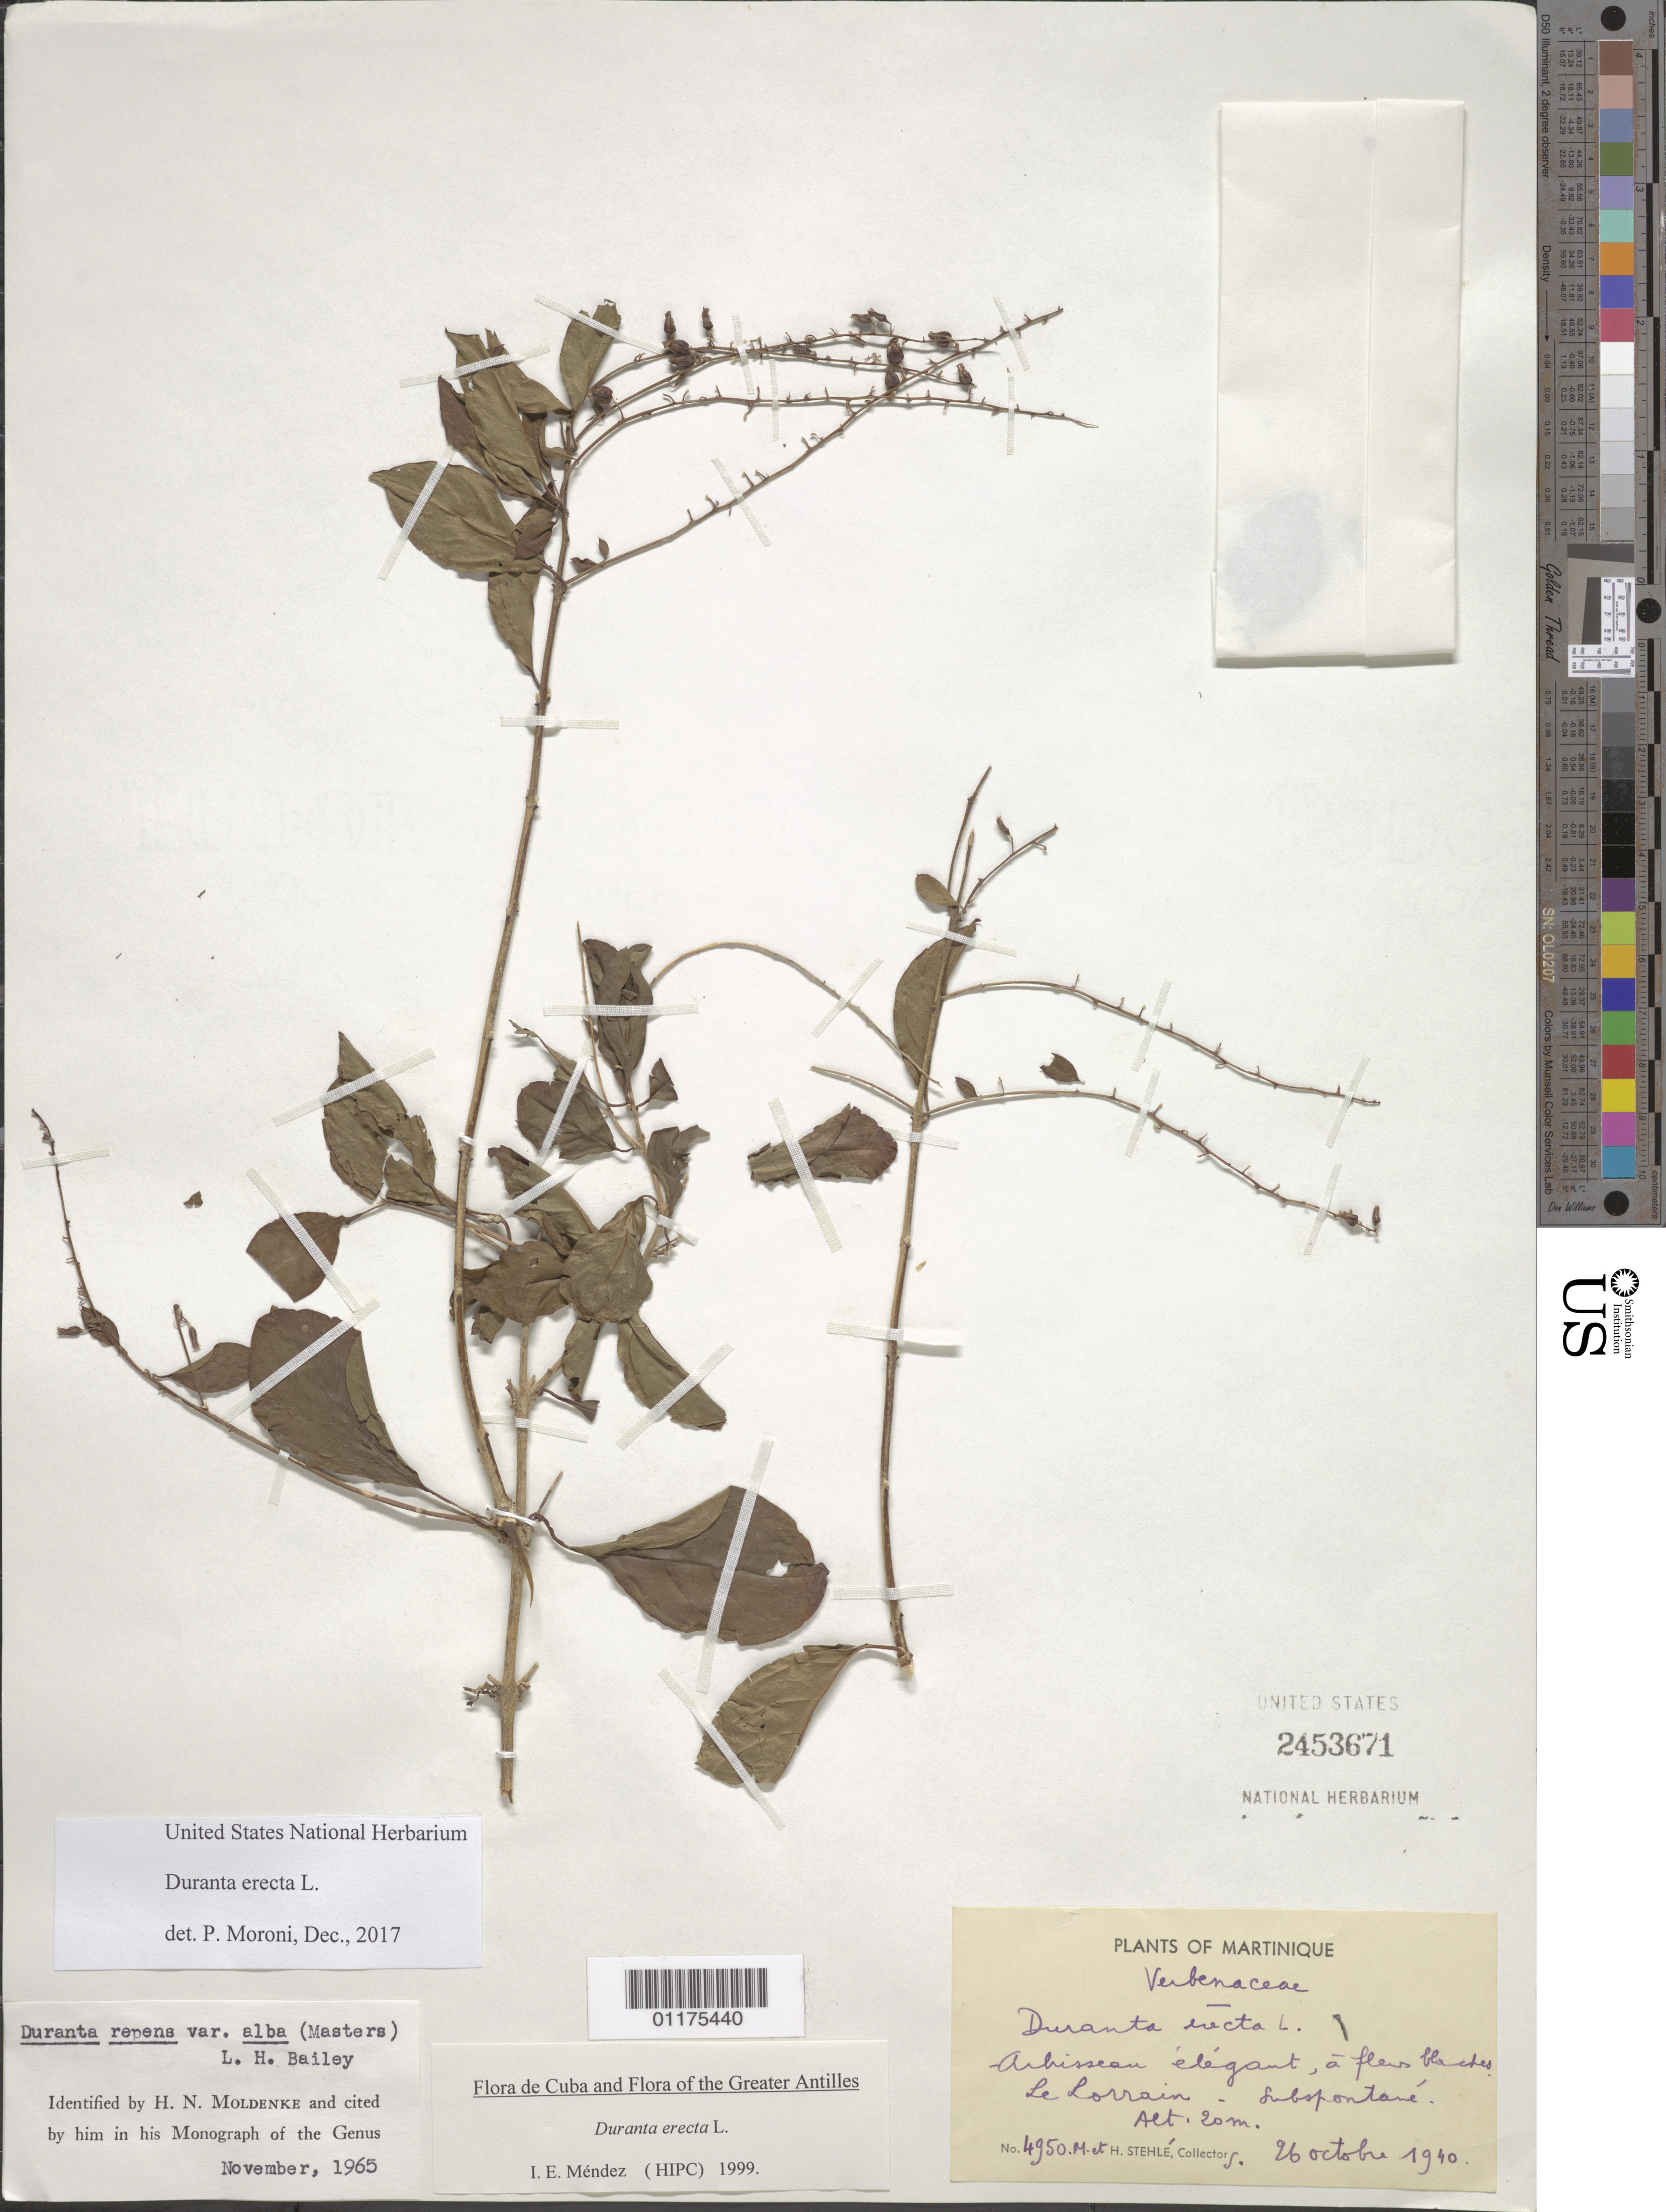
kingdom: Plantae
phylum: Tracheophyta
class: Magnoliopsida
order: Lamiales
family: Verbenaceae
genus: Duranta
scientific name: Duranta erecta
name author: L.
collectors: H. Stehlé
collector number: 4950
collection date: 1940-10-26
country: Martinique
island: Martinique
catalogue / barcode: US 2453671